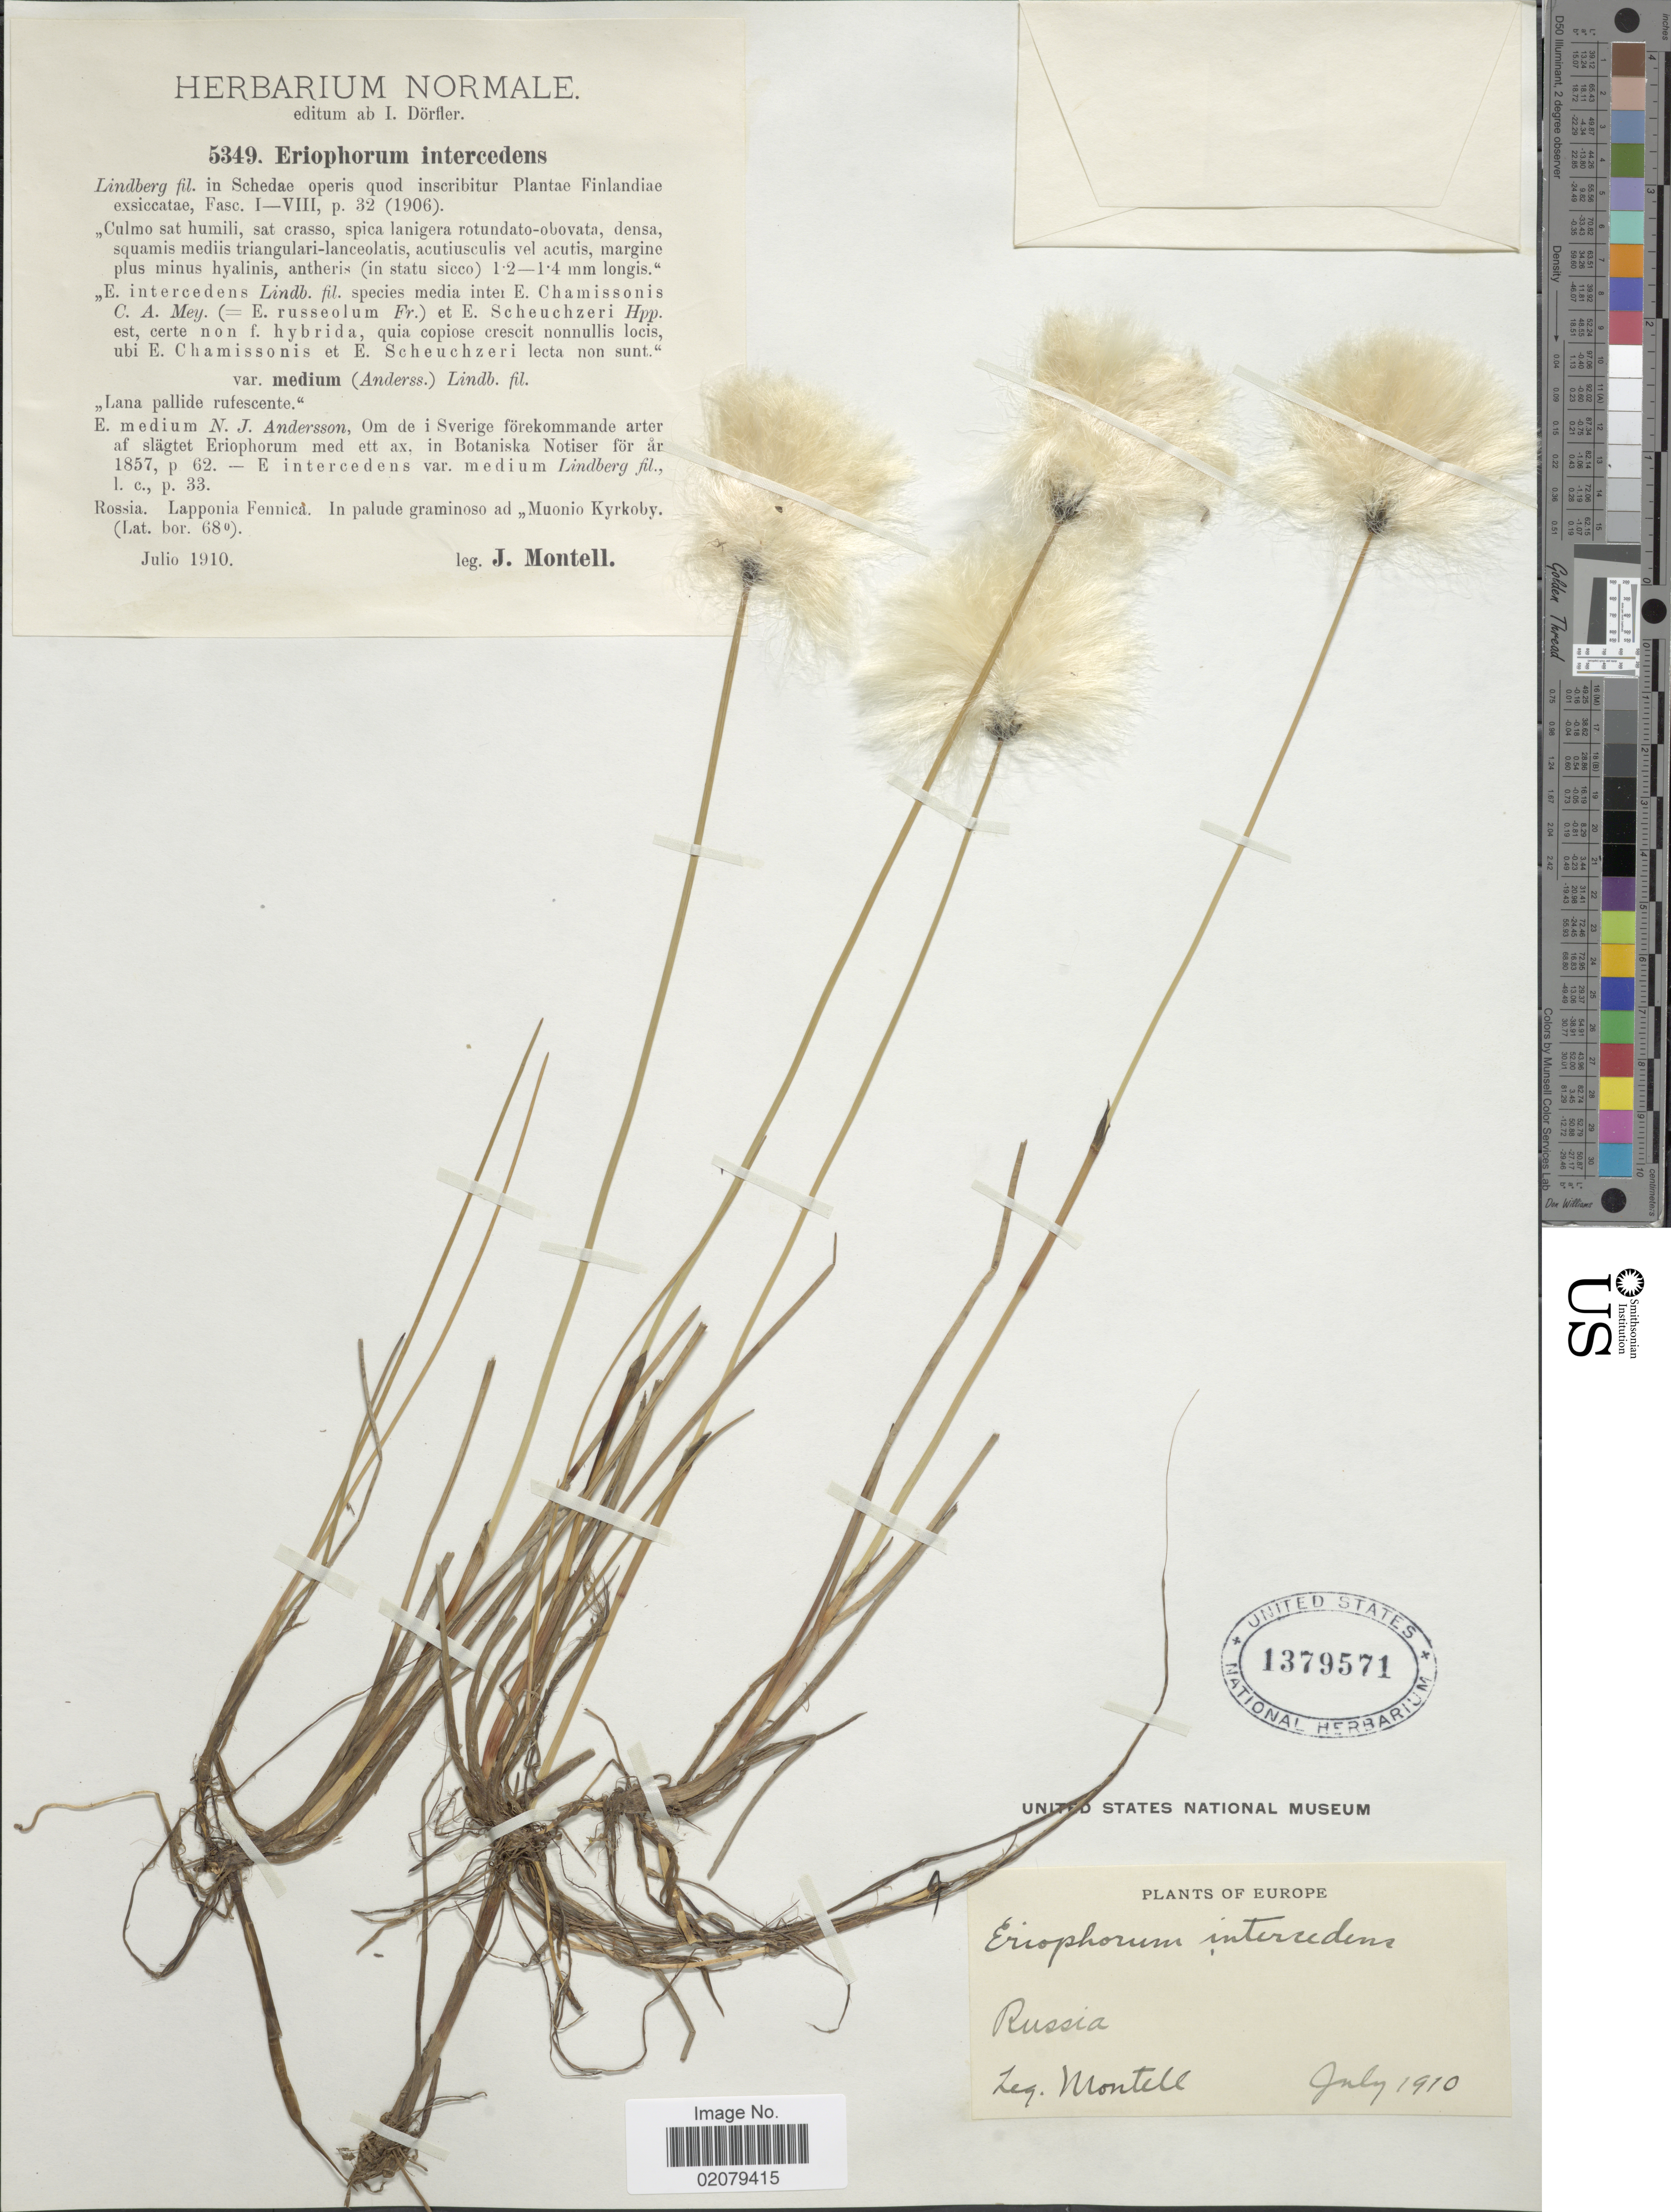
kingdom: Plantae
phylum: Tracheophyta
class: Liliopsida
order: Poales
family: Cyperaceae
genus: Eriophorum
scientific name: Eriophorum x medium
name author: Andersson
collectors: J. Montell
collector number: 5349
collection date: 1910-07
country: Finland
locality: Rossia, Russia, Lapponia Fennica: In palude graminoso ad, Muonio Kyrkoby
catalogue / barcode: US 1379571